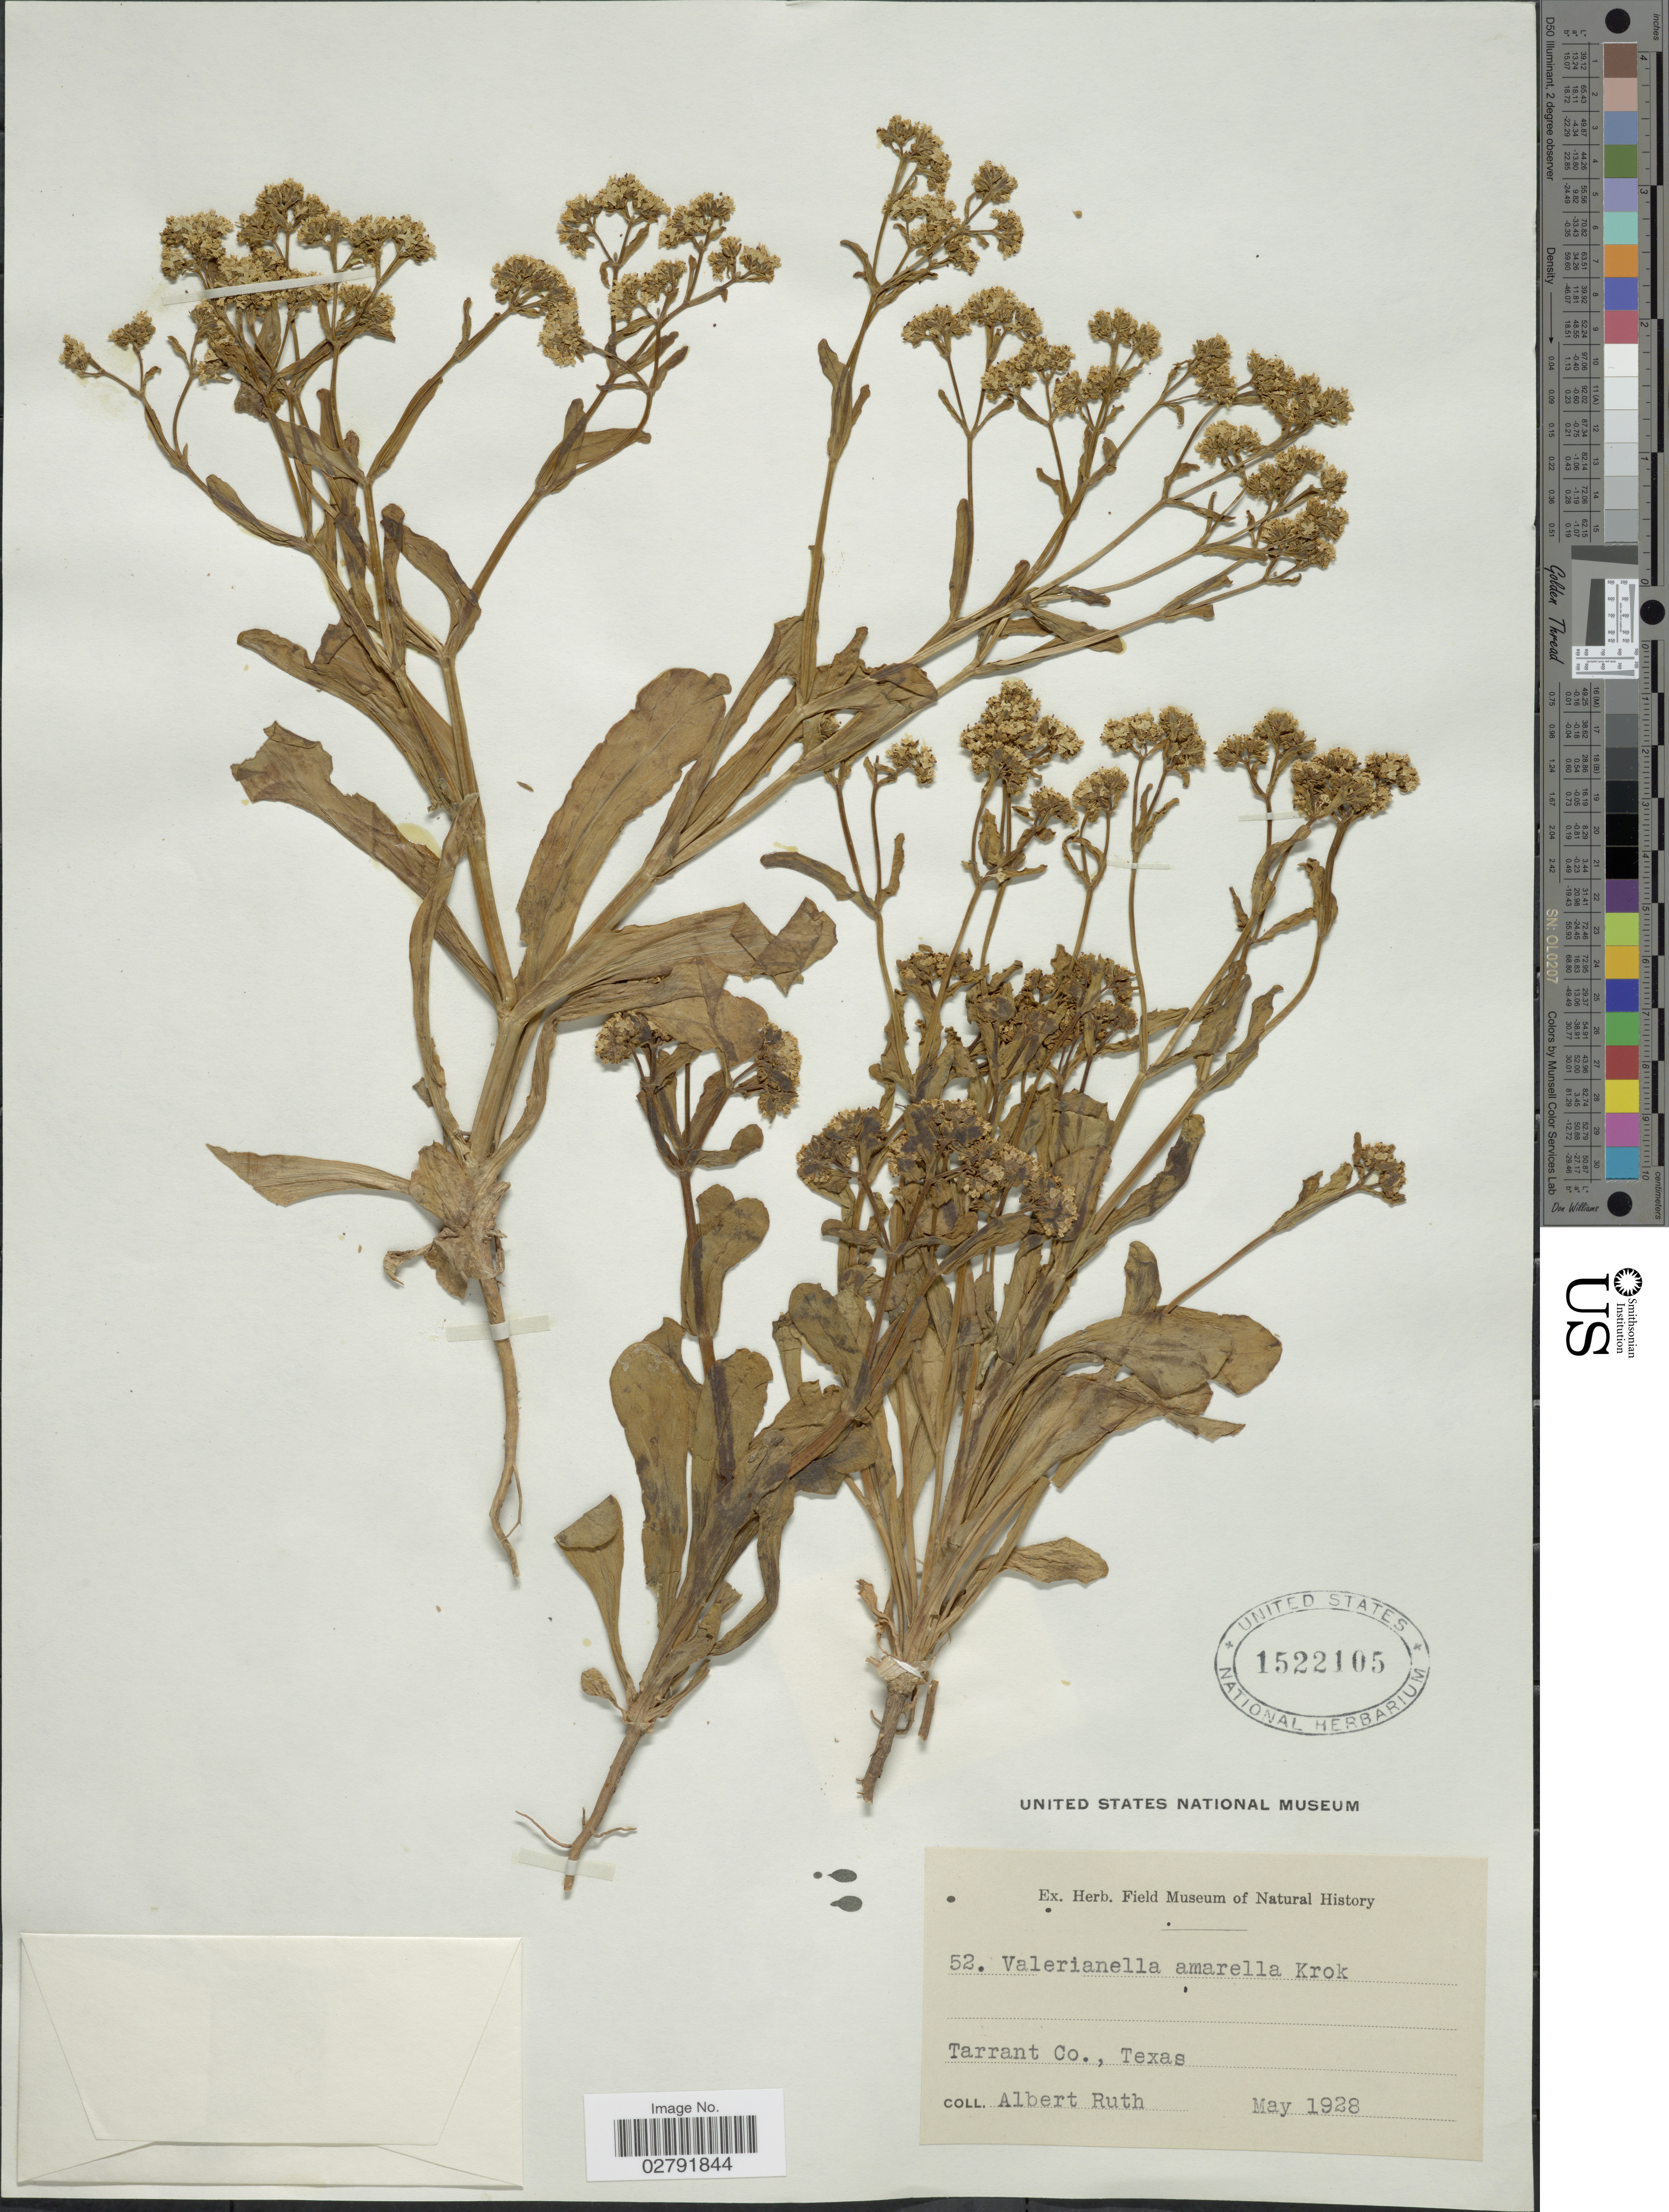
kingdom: Plantae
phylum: Tracheophyta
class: Magnoliopsida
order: Dipsacales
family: Caprifoliaceae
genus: Valerianella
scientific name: Valerianella amarella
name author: (Lindl. ex Engelm.) Krok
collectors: A. Ruth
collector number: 52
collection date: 1928-05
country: United States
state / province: Texas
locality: Tarrant Co.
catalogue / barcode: US 1522105